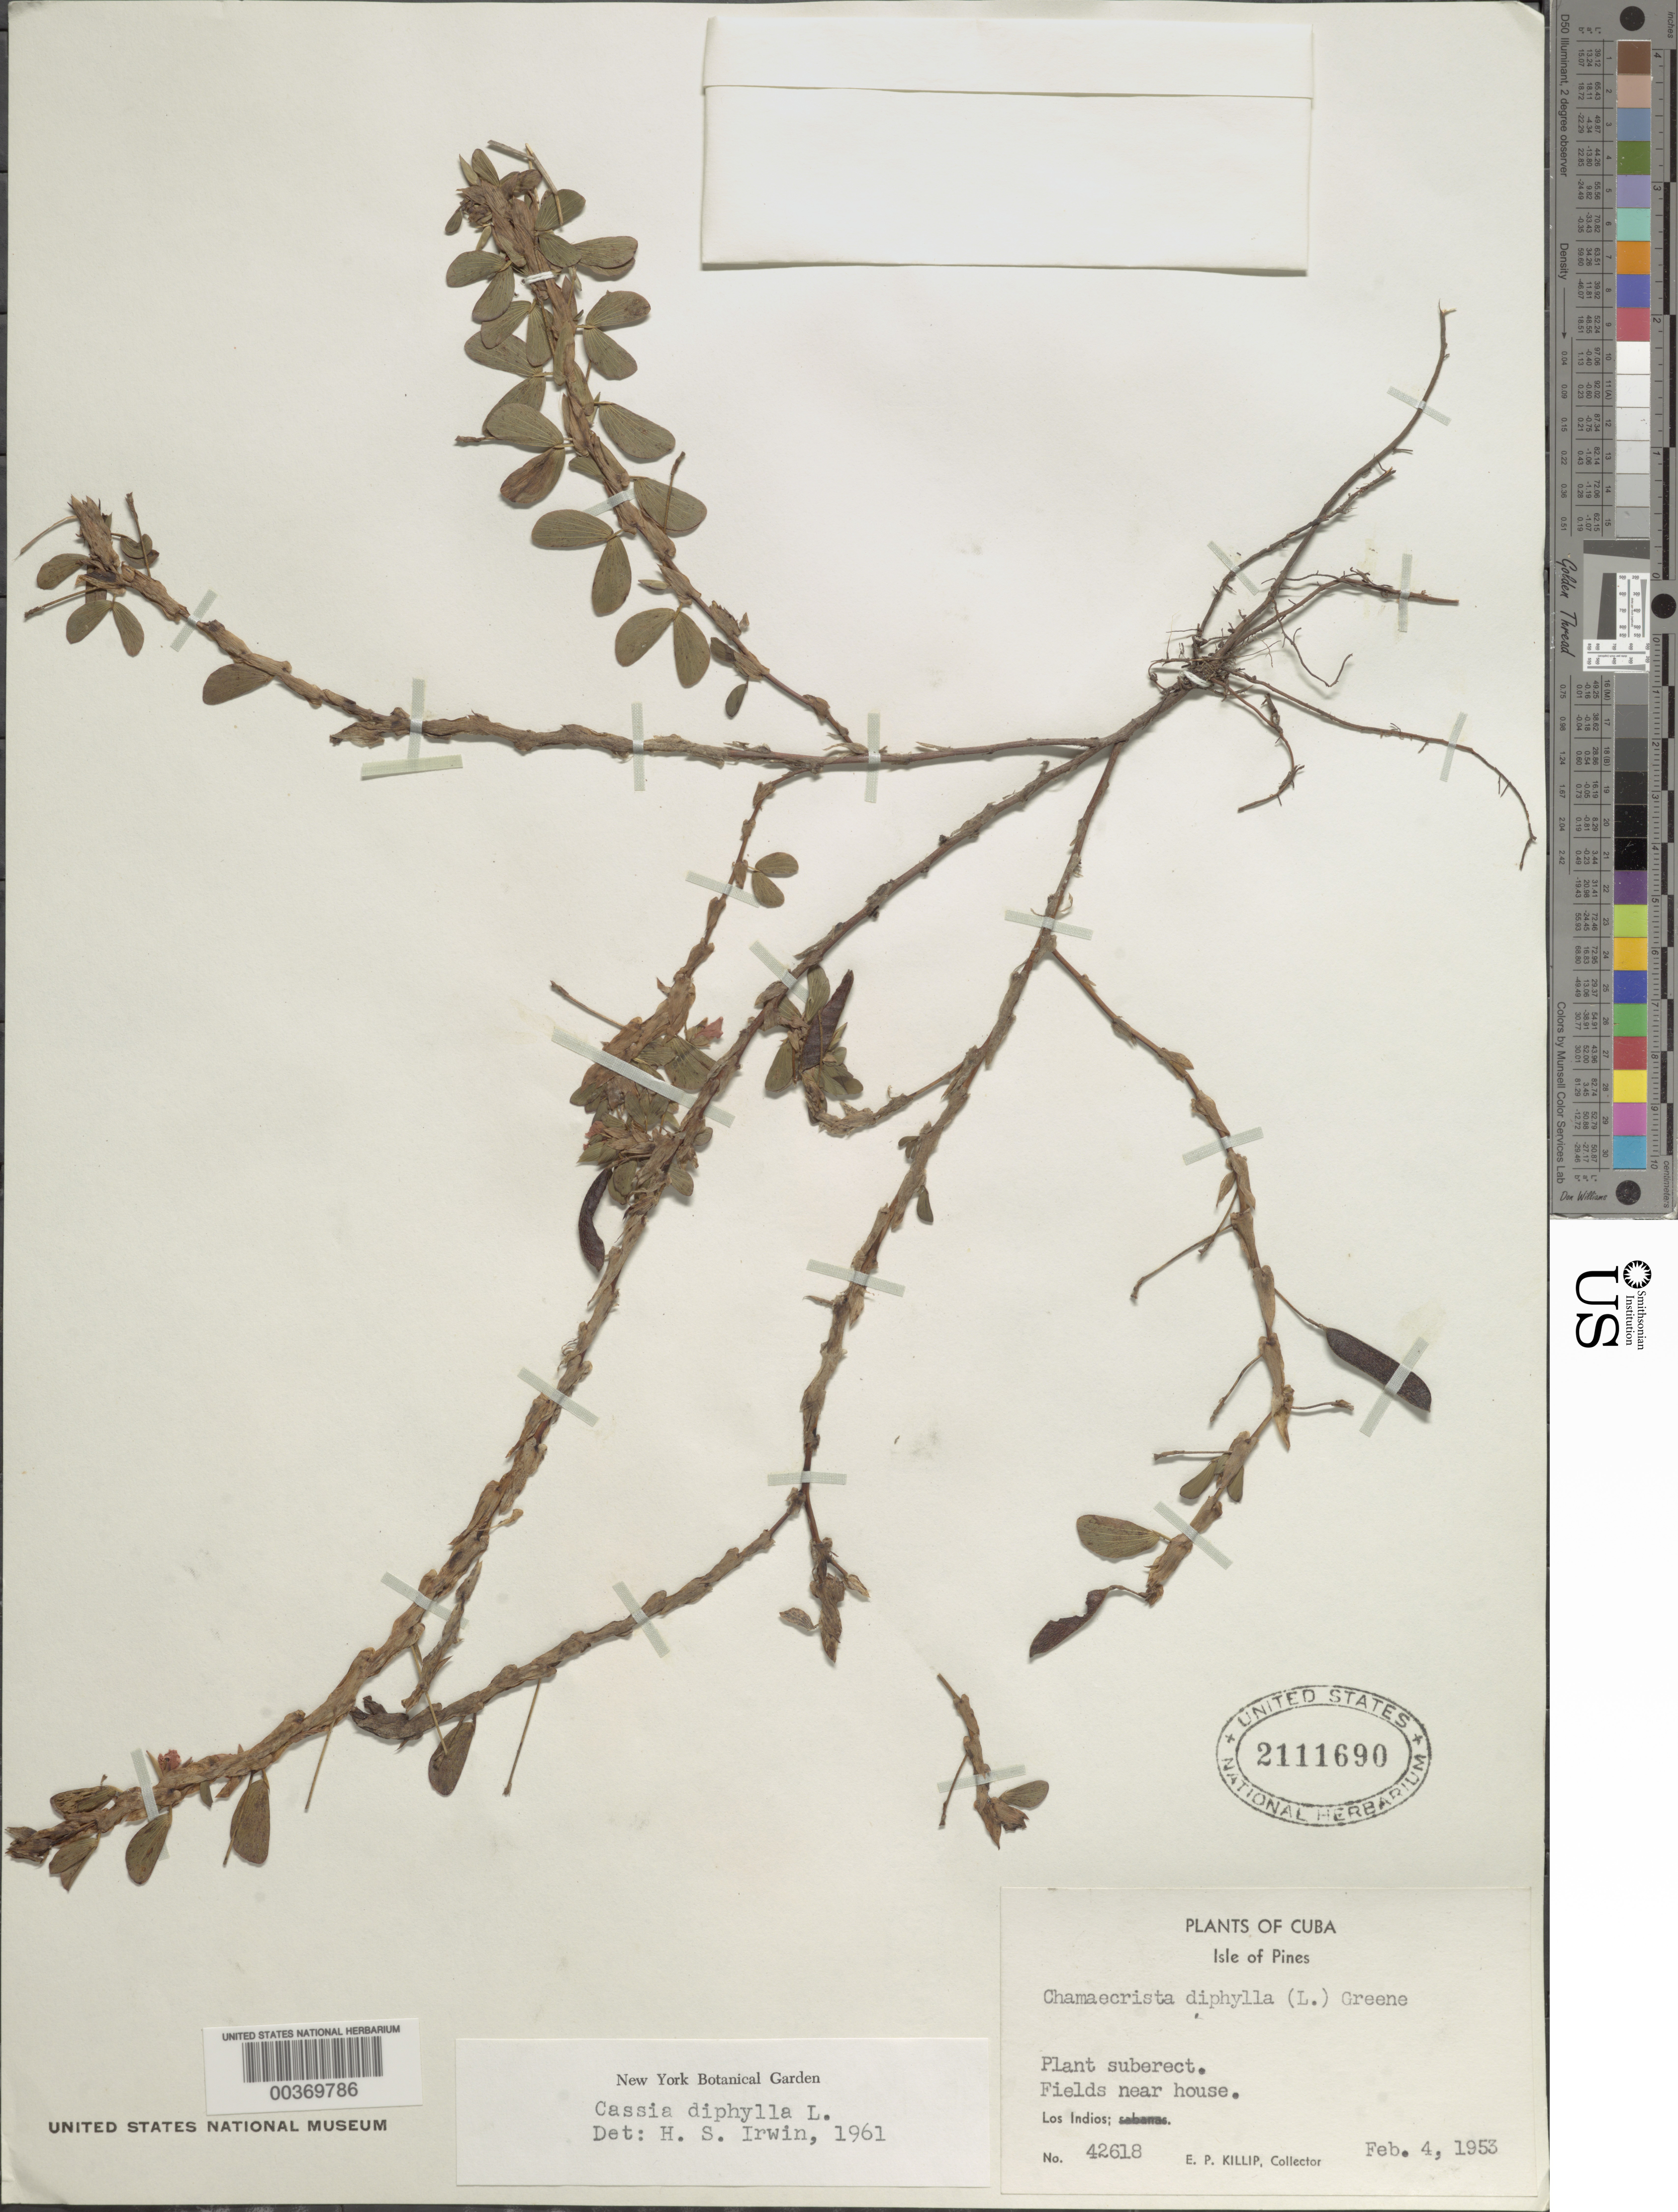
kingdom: Plantae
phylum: Tracheophyta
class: Magnoliopsida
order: Fabales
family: Fabaceae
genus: Chamaecrista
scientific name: Chamaecrista diphylla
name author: (L.) Greene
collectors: E. P. Killip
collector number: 42618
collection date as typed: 04 Feb 1953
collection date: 1953-02-04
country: Cuba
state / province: Isla de La Juventud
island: Isla de La Juventud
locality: Los indios; fields near house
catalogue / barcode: US 2111690